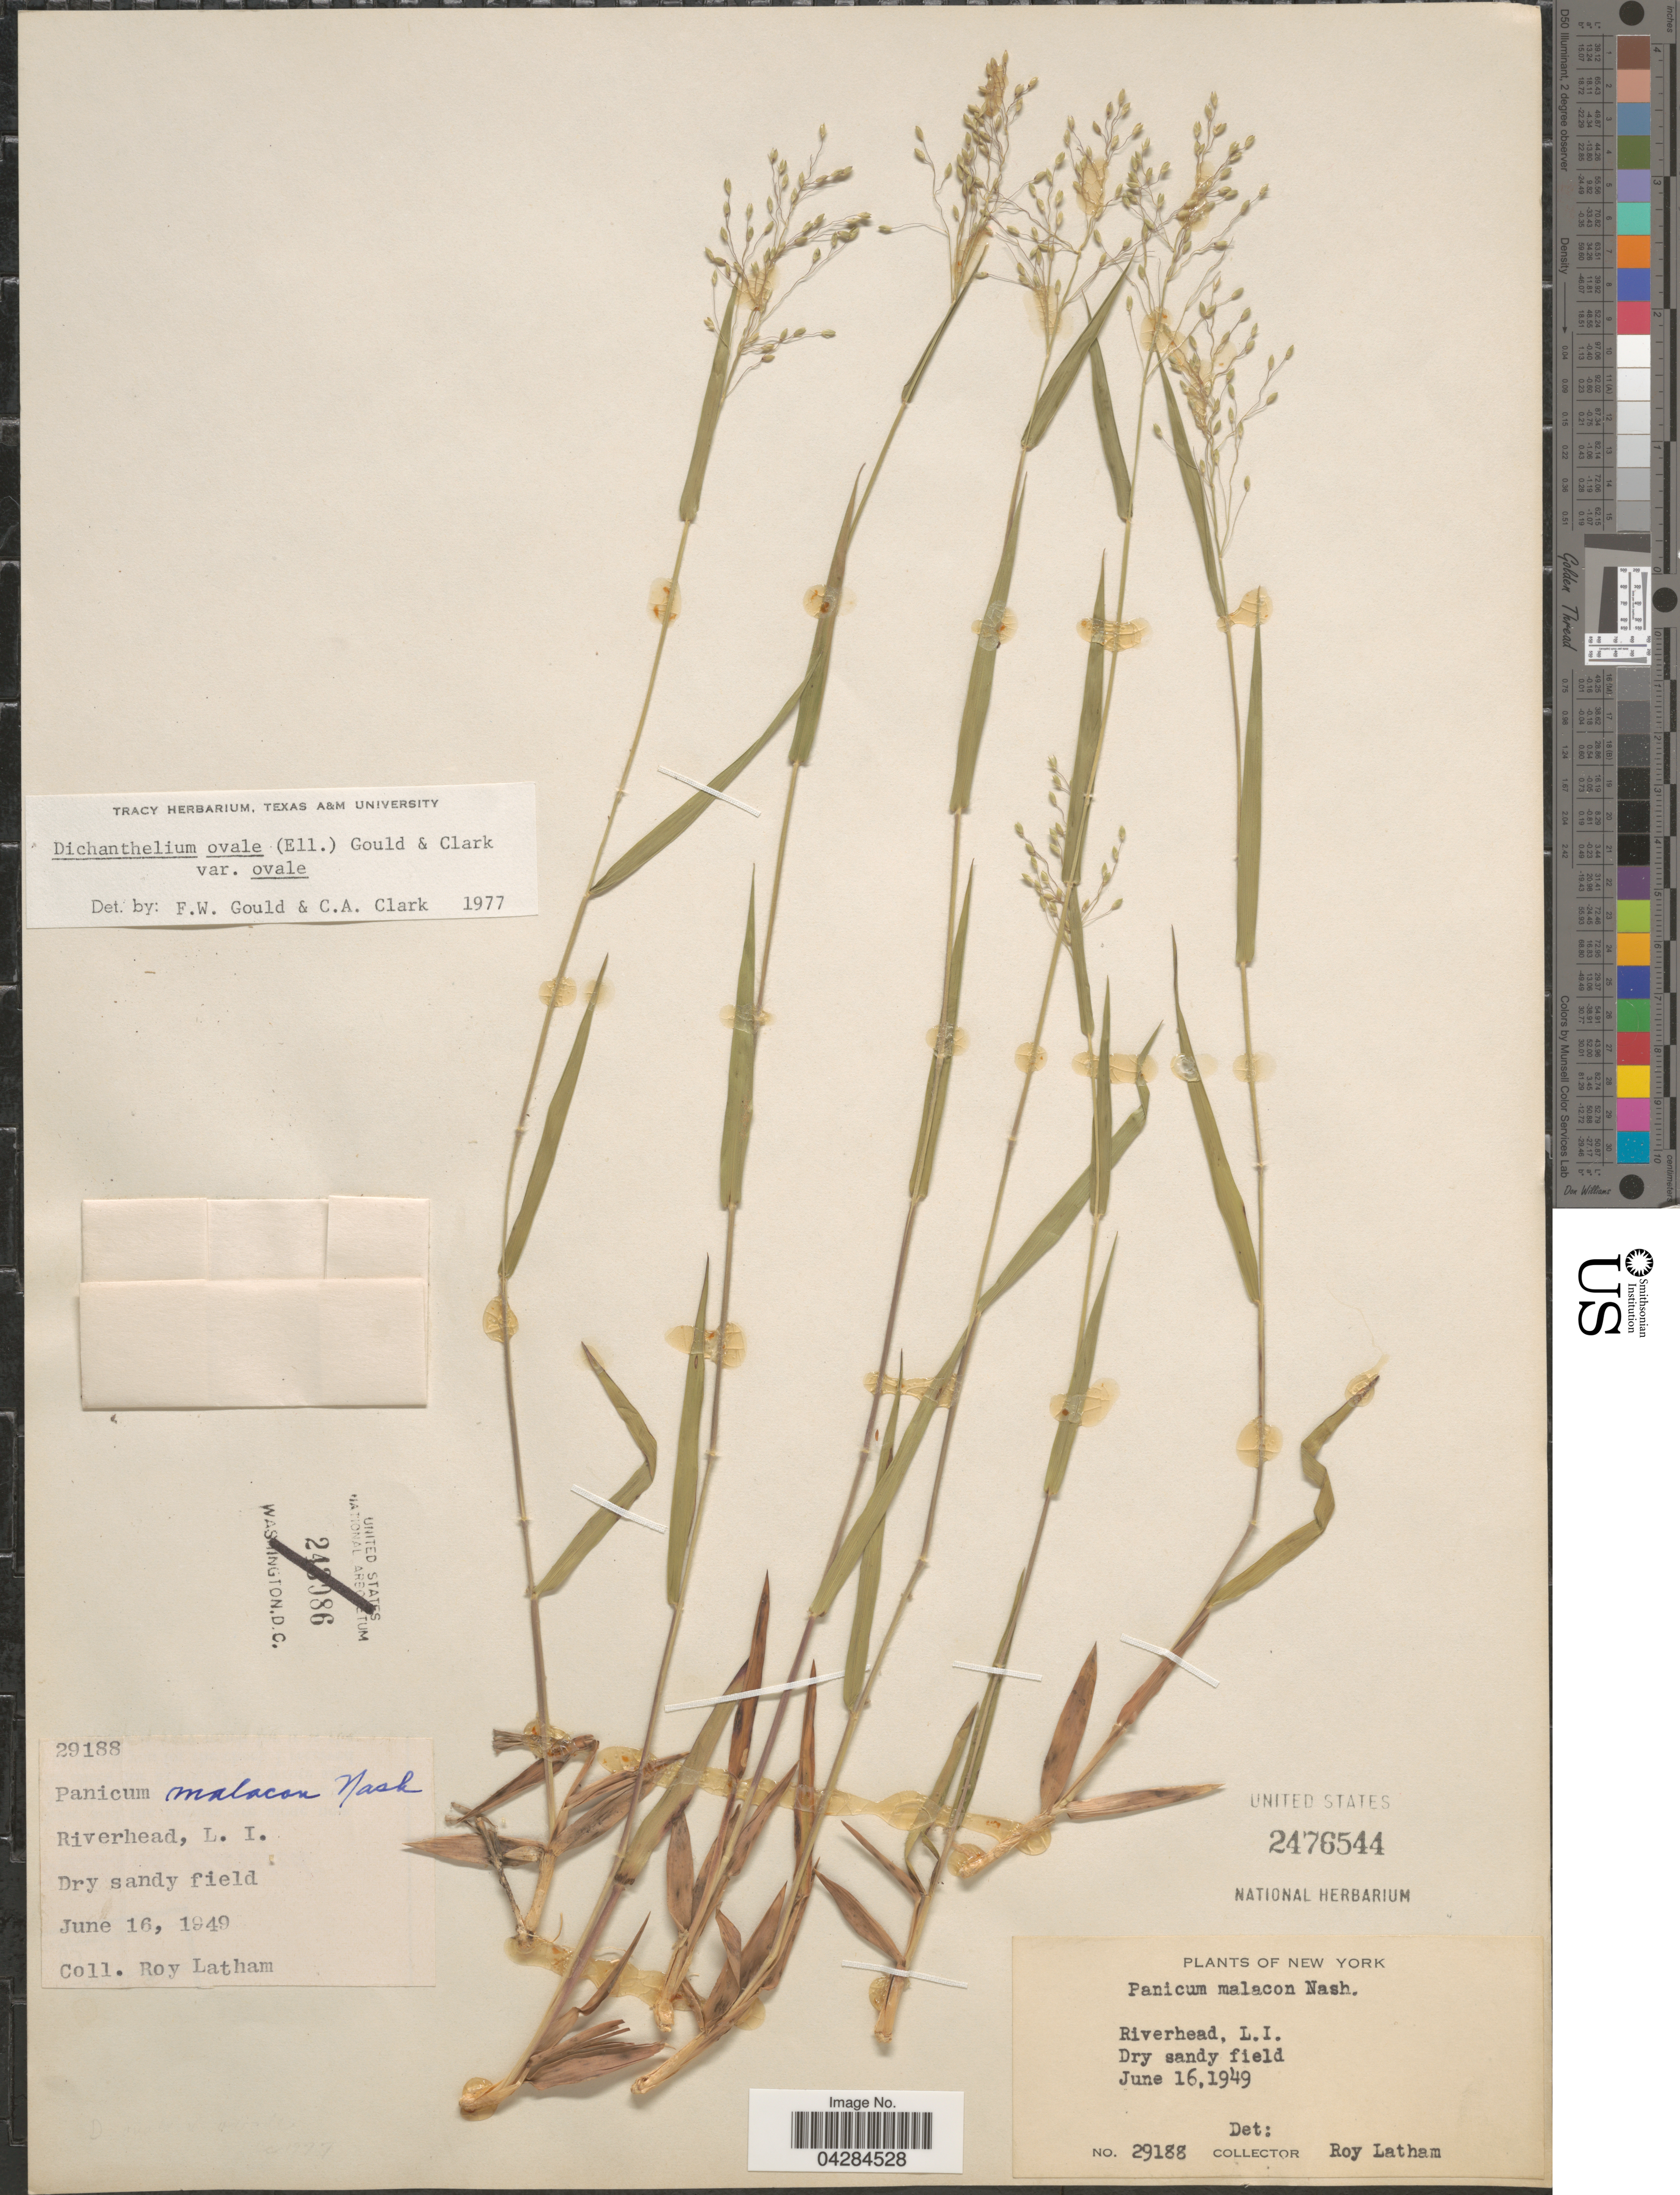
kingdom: Plantae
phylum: Tracheophyta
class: Liliopsida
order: Poales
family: Poaceae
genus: Dichanthelium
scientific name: Dichanthelium ovale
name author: (Elliott) Gould & C.A. Clark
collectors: R. Latham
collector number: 29188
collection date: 1949-06-16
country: United States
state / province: New York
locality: Riverhead, L. I.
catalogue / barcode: US 2476544